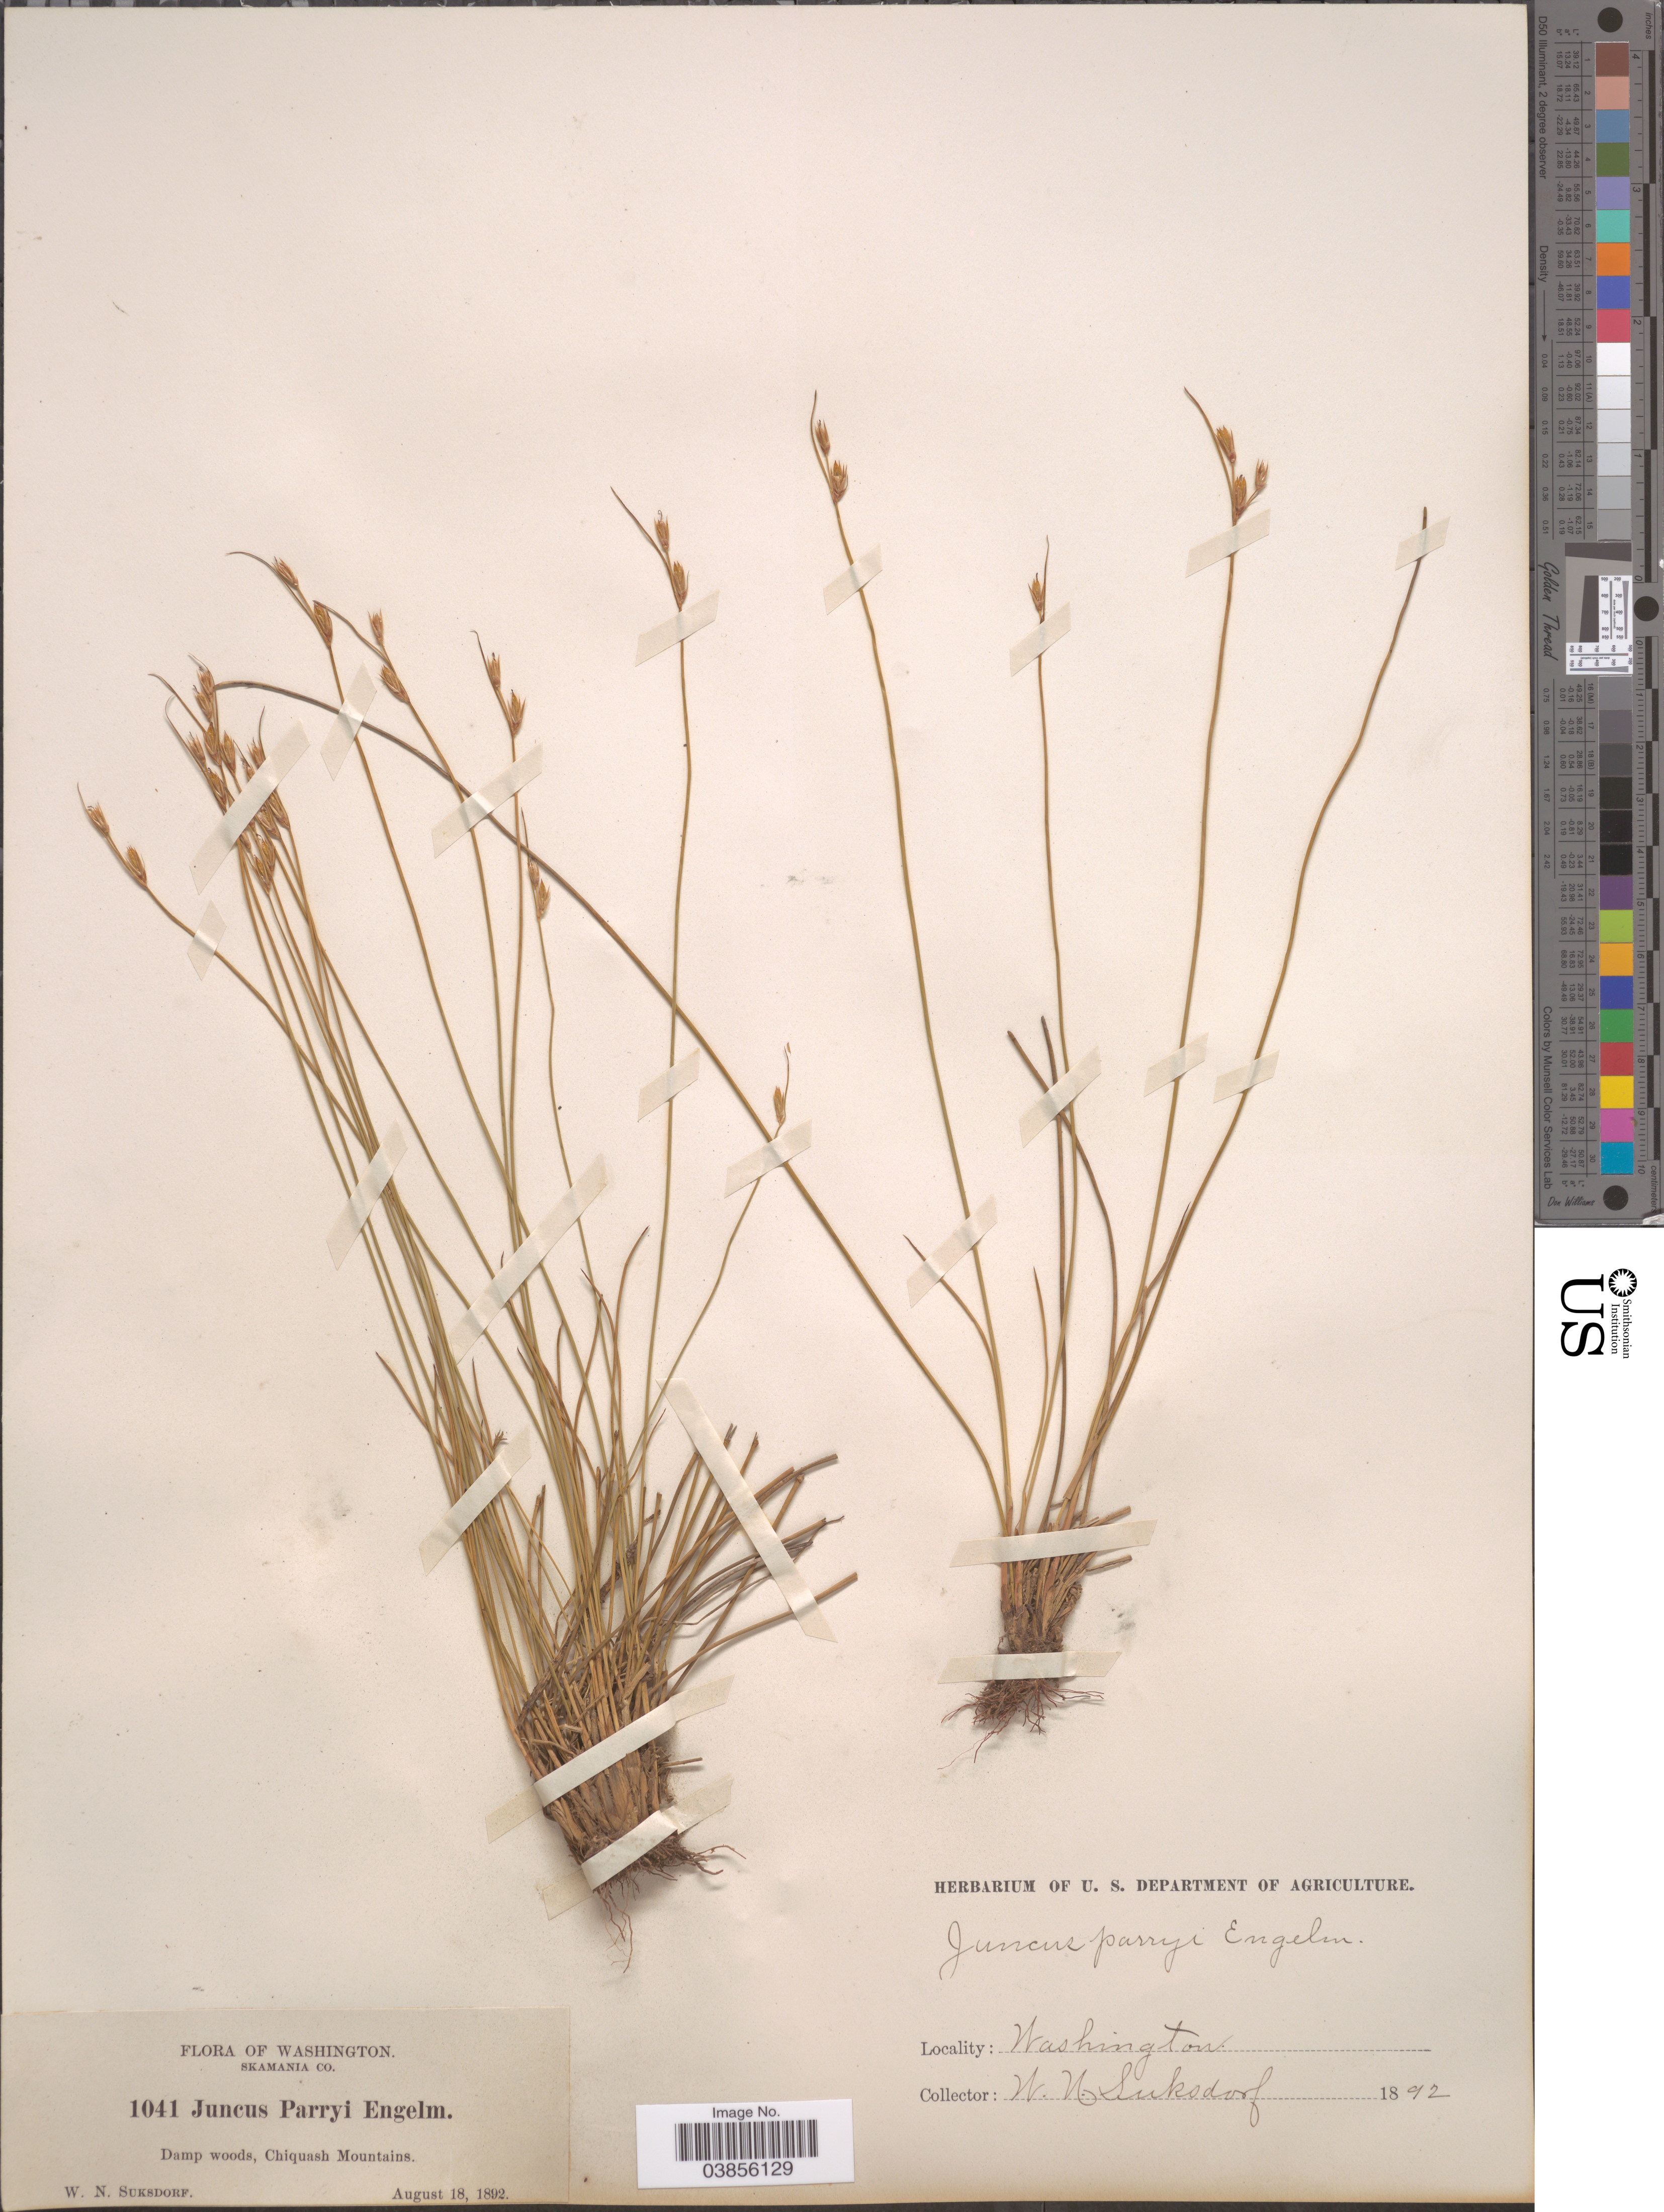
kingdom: Plantae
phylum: Tracheophyta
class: Liliopsida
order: Poales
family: Juncaceae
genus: Juncus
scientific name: Juncus parryi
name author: Engelm.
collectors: W. N. Suksdorf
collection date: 1892-08-18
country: United States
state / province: Washington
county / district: Skamania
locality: Skamania Co. Chiquash Mountains.